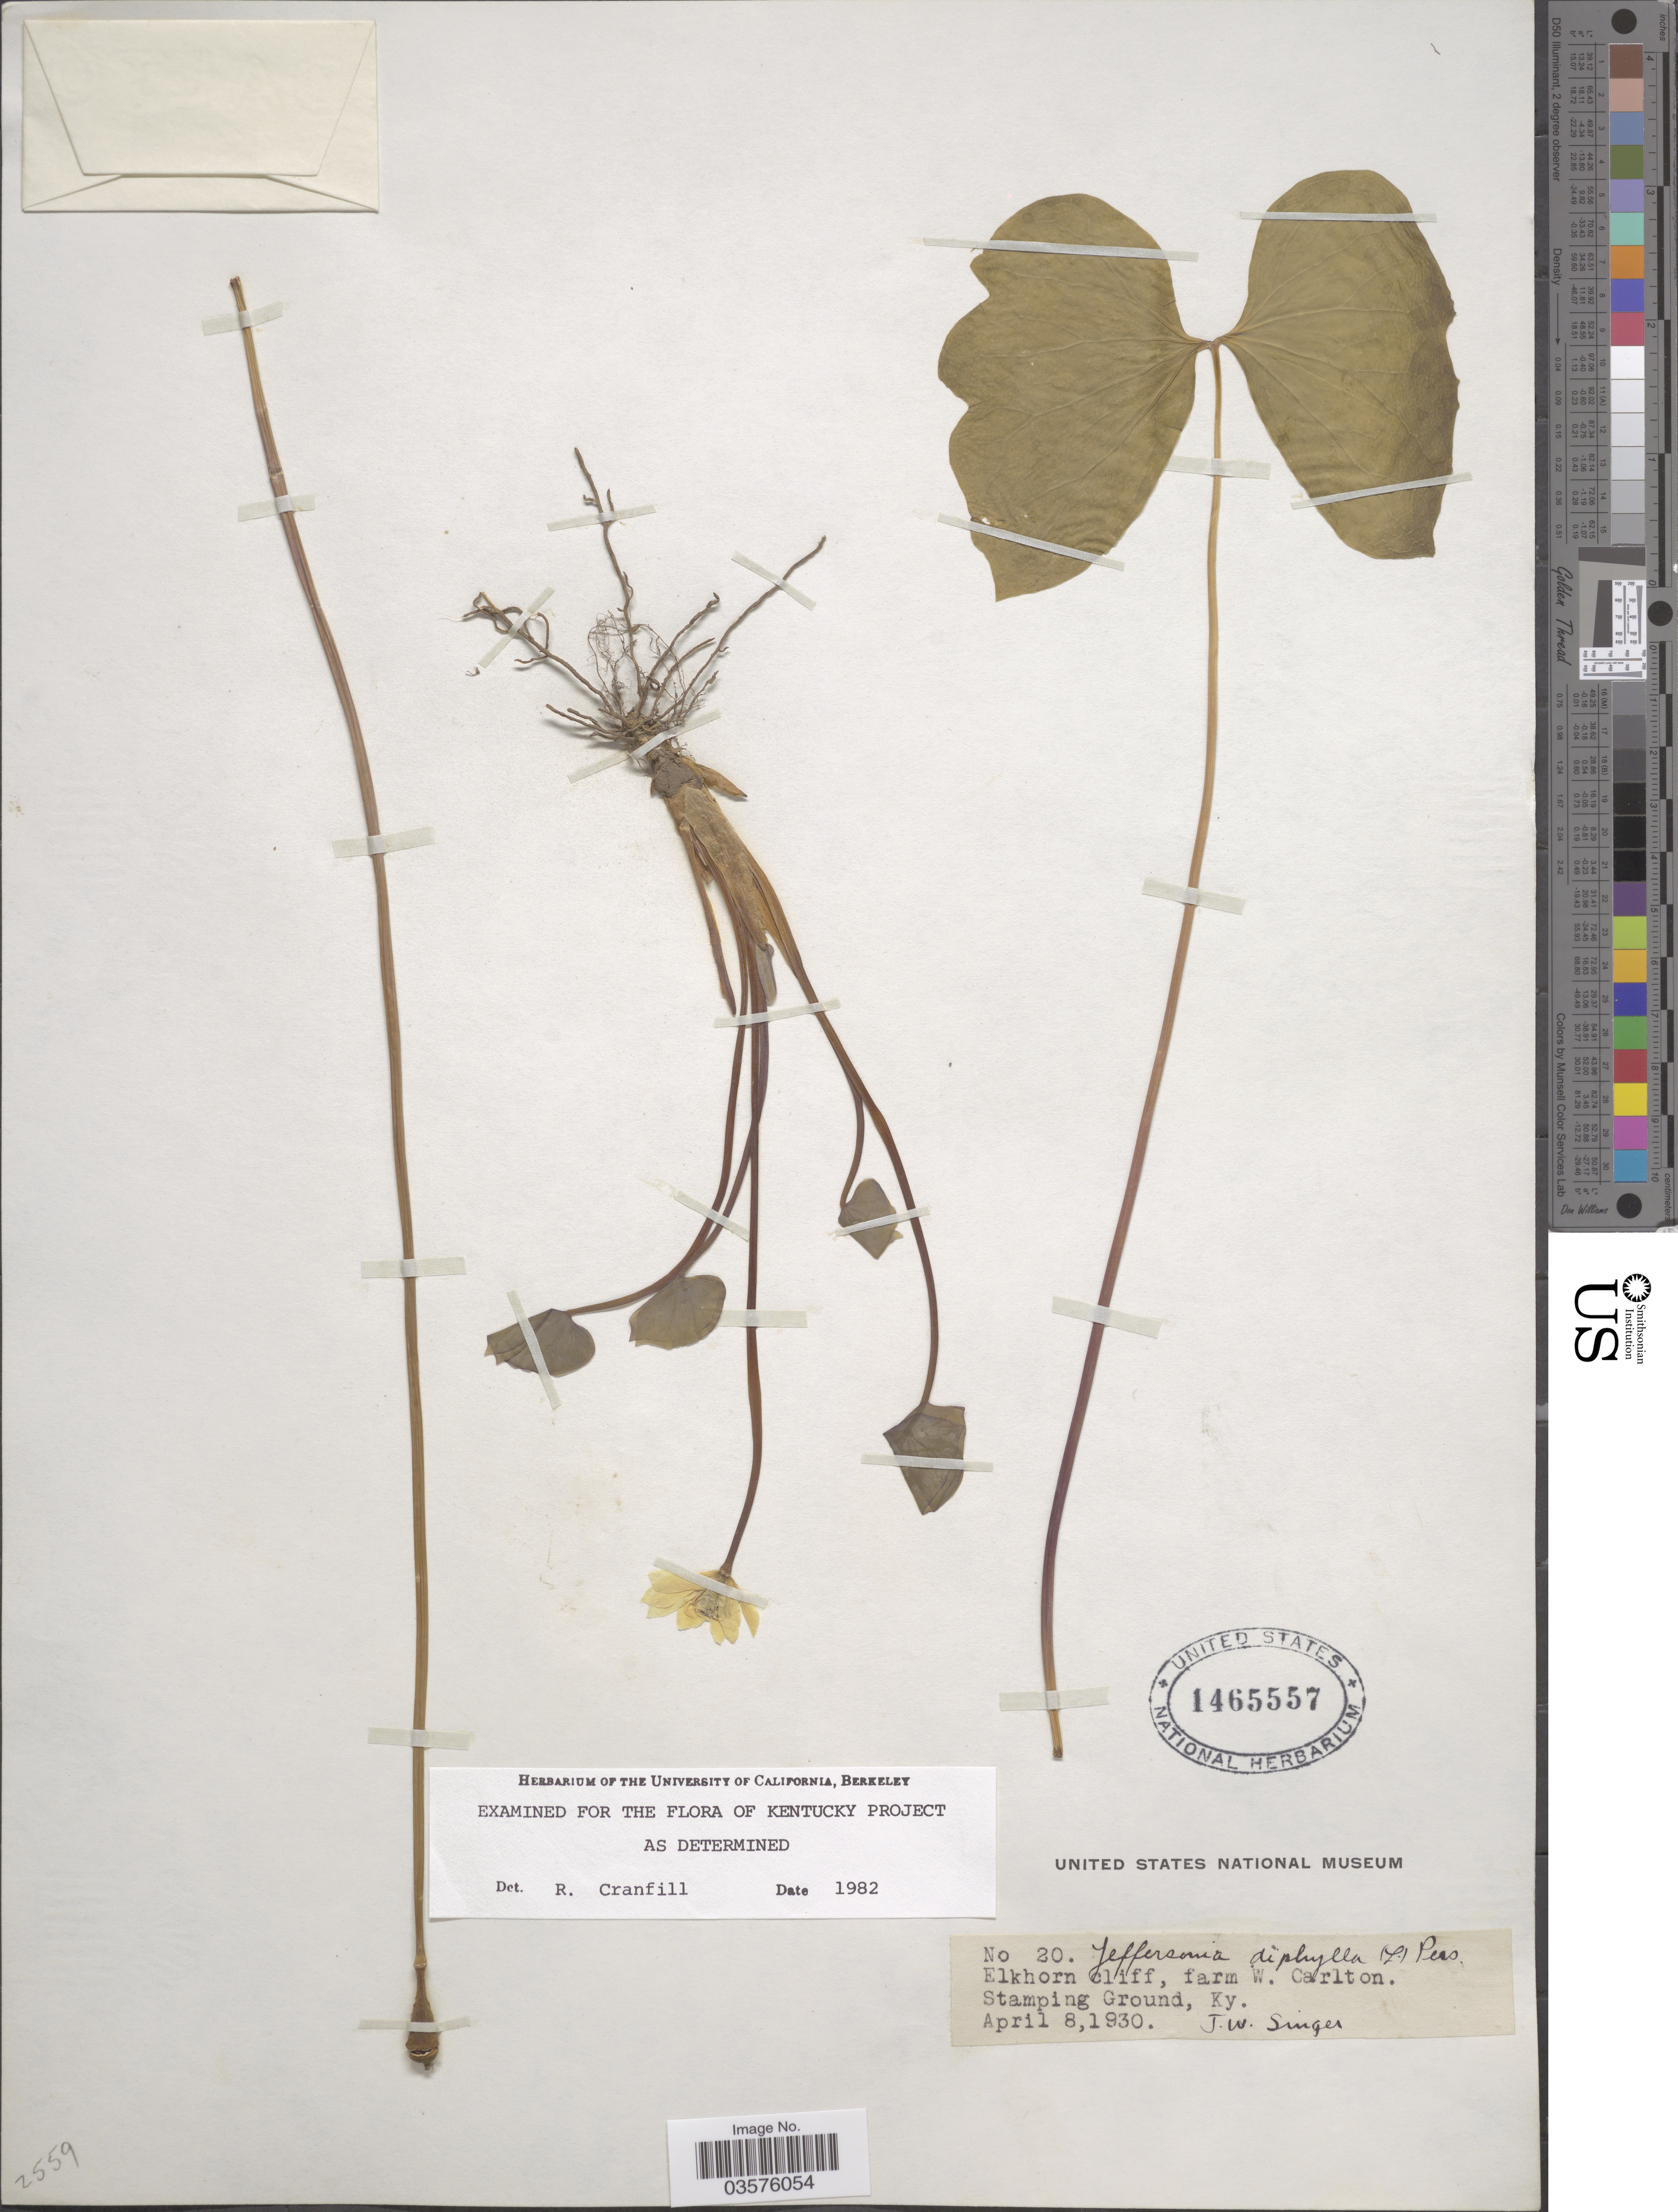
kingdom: Plantae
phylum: Tracheophyta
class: Magnoliopsida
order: Ranunculales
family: Berberidaceae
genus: Jeffersonia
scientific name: Jeffersonia diphylla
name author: (L.) Pers.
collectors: J. EW. Singer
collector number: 20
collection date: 1930-04-08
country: United States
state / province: Kentucky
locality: Elkhorn Cliff, farm W. Carlton. Stamping Ground.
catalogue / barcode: US 1465557